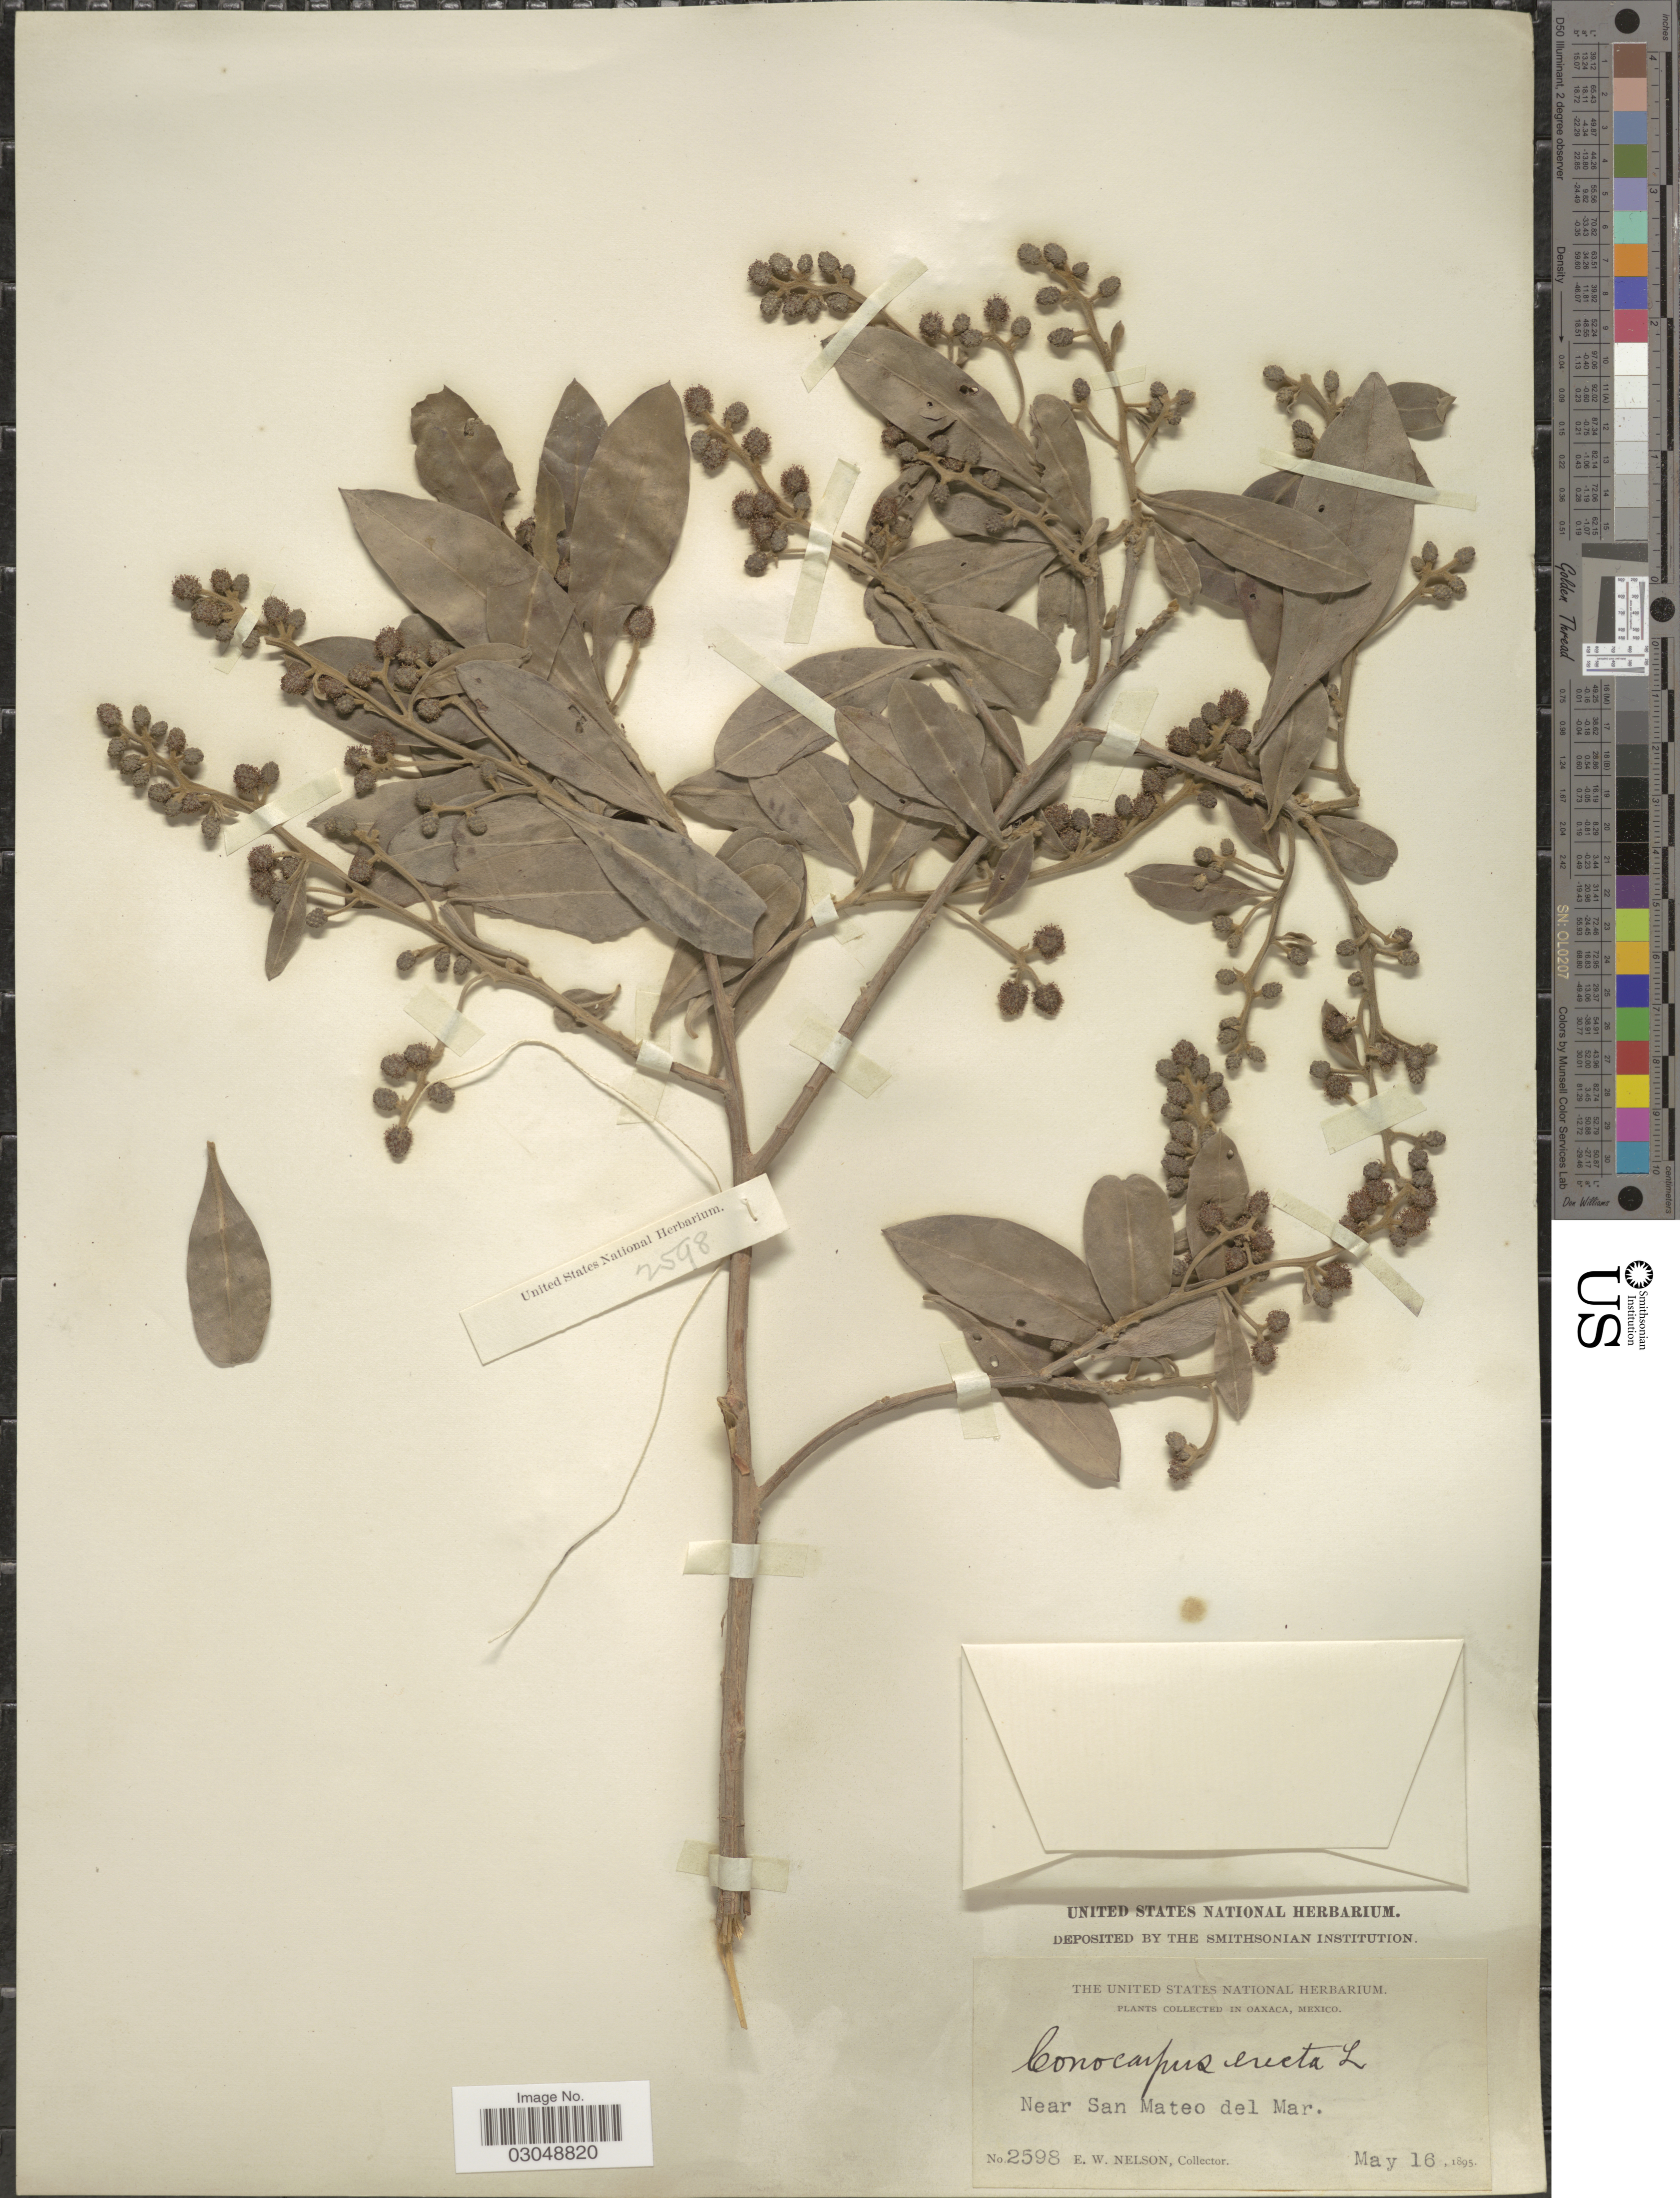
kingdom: Plantae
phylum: Tracheophyta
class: Magnoliopsida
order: Myrtales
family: Combretaceae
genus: Conocarpus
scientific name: Conocarpus erectus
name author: L.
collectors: E. W. Nelson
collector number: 2598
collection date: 1895-05-16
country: Mexico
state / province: Oaxaca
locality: In Oaxaca. Near San Mateo del Mar.